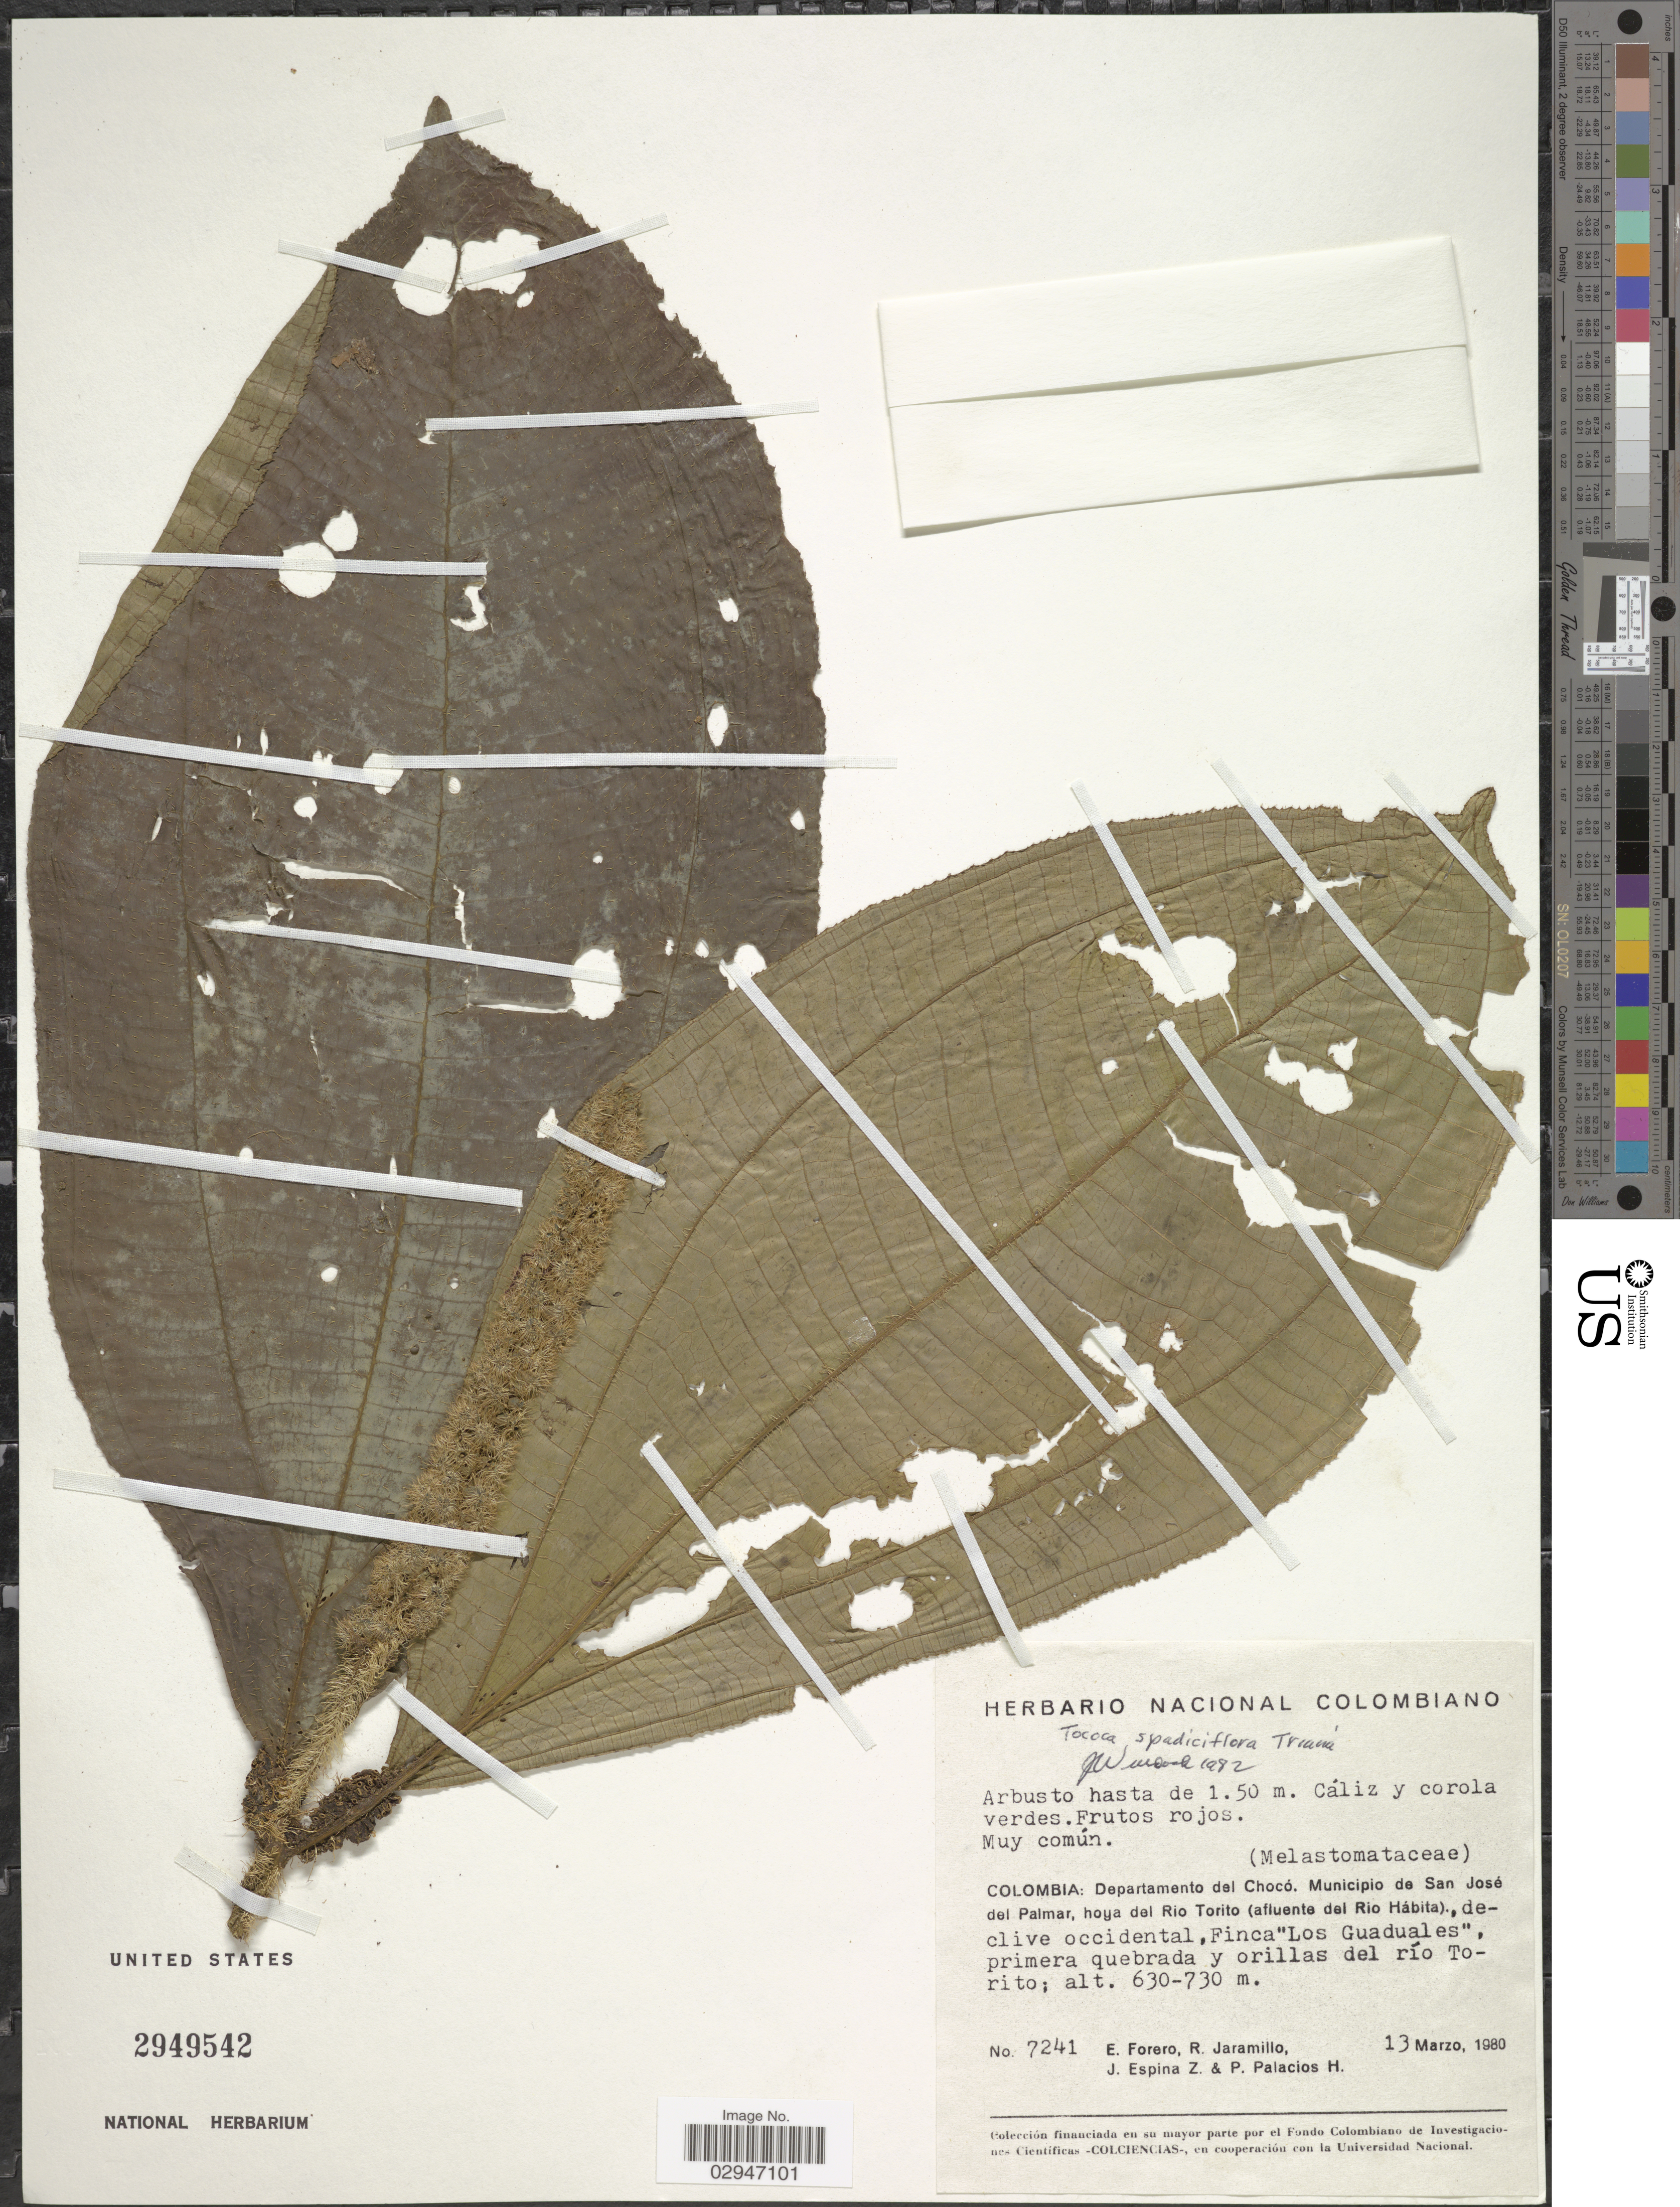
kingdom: Plantae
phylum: Tracheophyta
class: Magnoliopsida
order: Myrtales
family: Melastomataceae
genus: Tococa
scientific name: Tococa spadiciflora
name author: Triana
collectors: E. Forero, R. Jaramillo, J. Espina Z. & P. Palacios H.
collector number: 7241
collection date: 1980-03-13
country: Colombia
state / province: Chocó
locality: Departamento del Chocó. Municipio de San José del Palmar, hoya del Rio Torito (afluente del Rio Hábita), declive occidental, Finca "Los Guaduales", primera quebrada y orillas del río Torito.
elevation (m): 630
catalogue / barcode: US 2949542